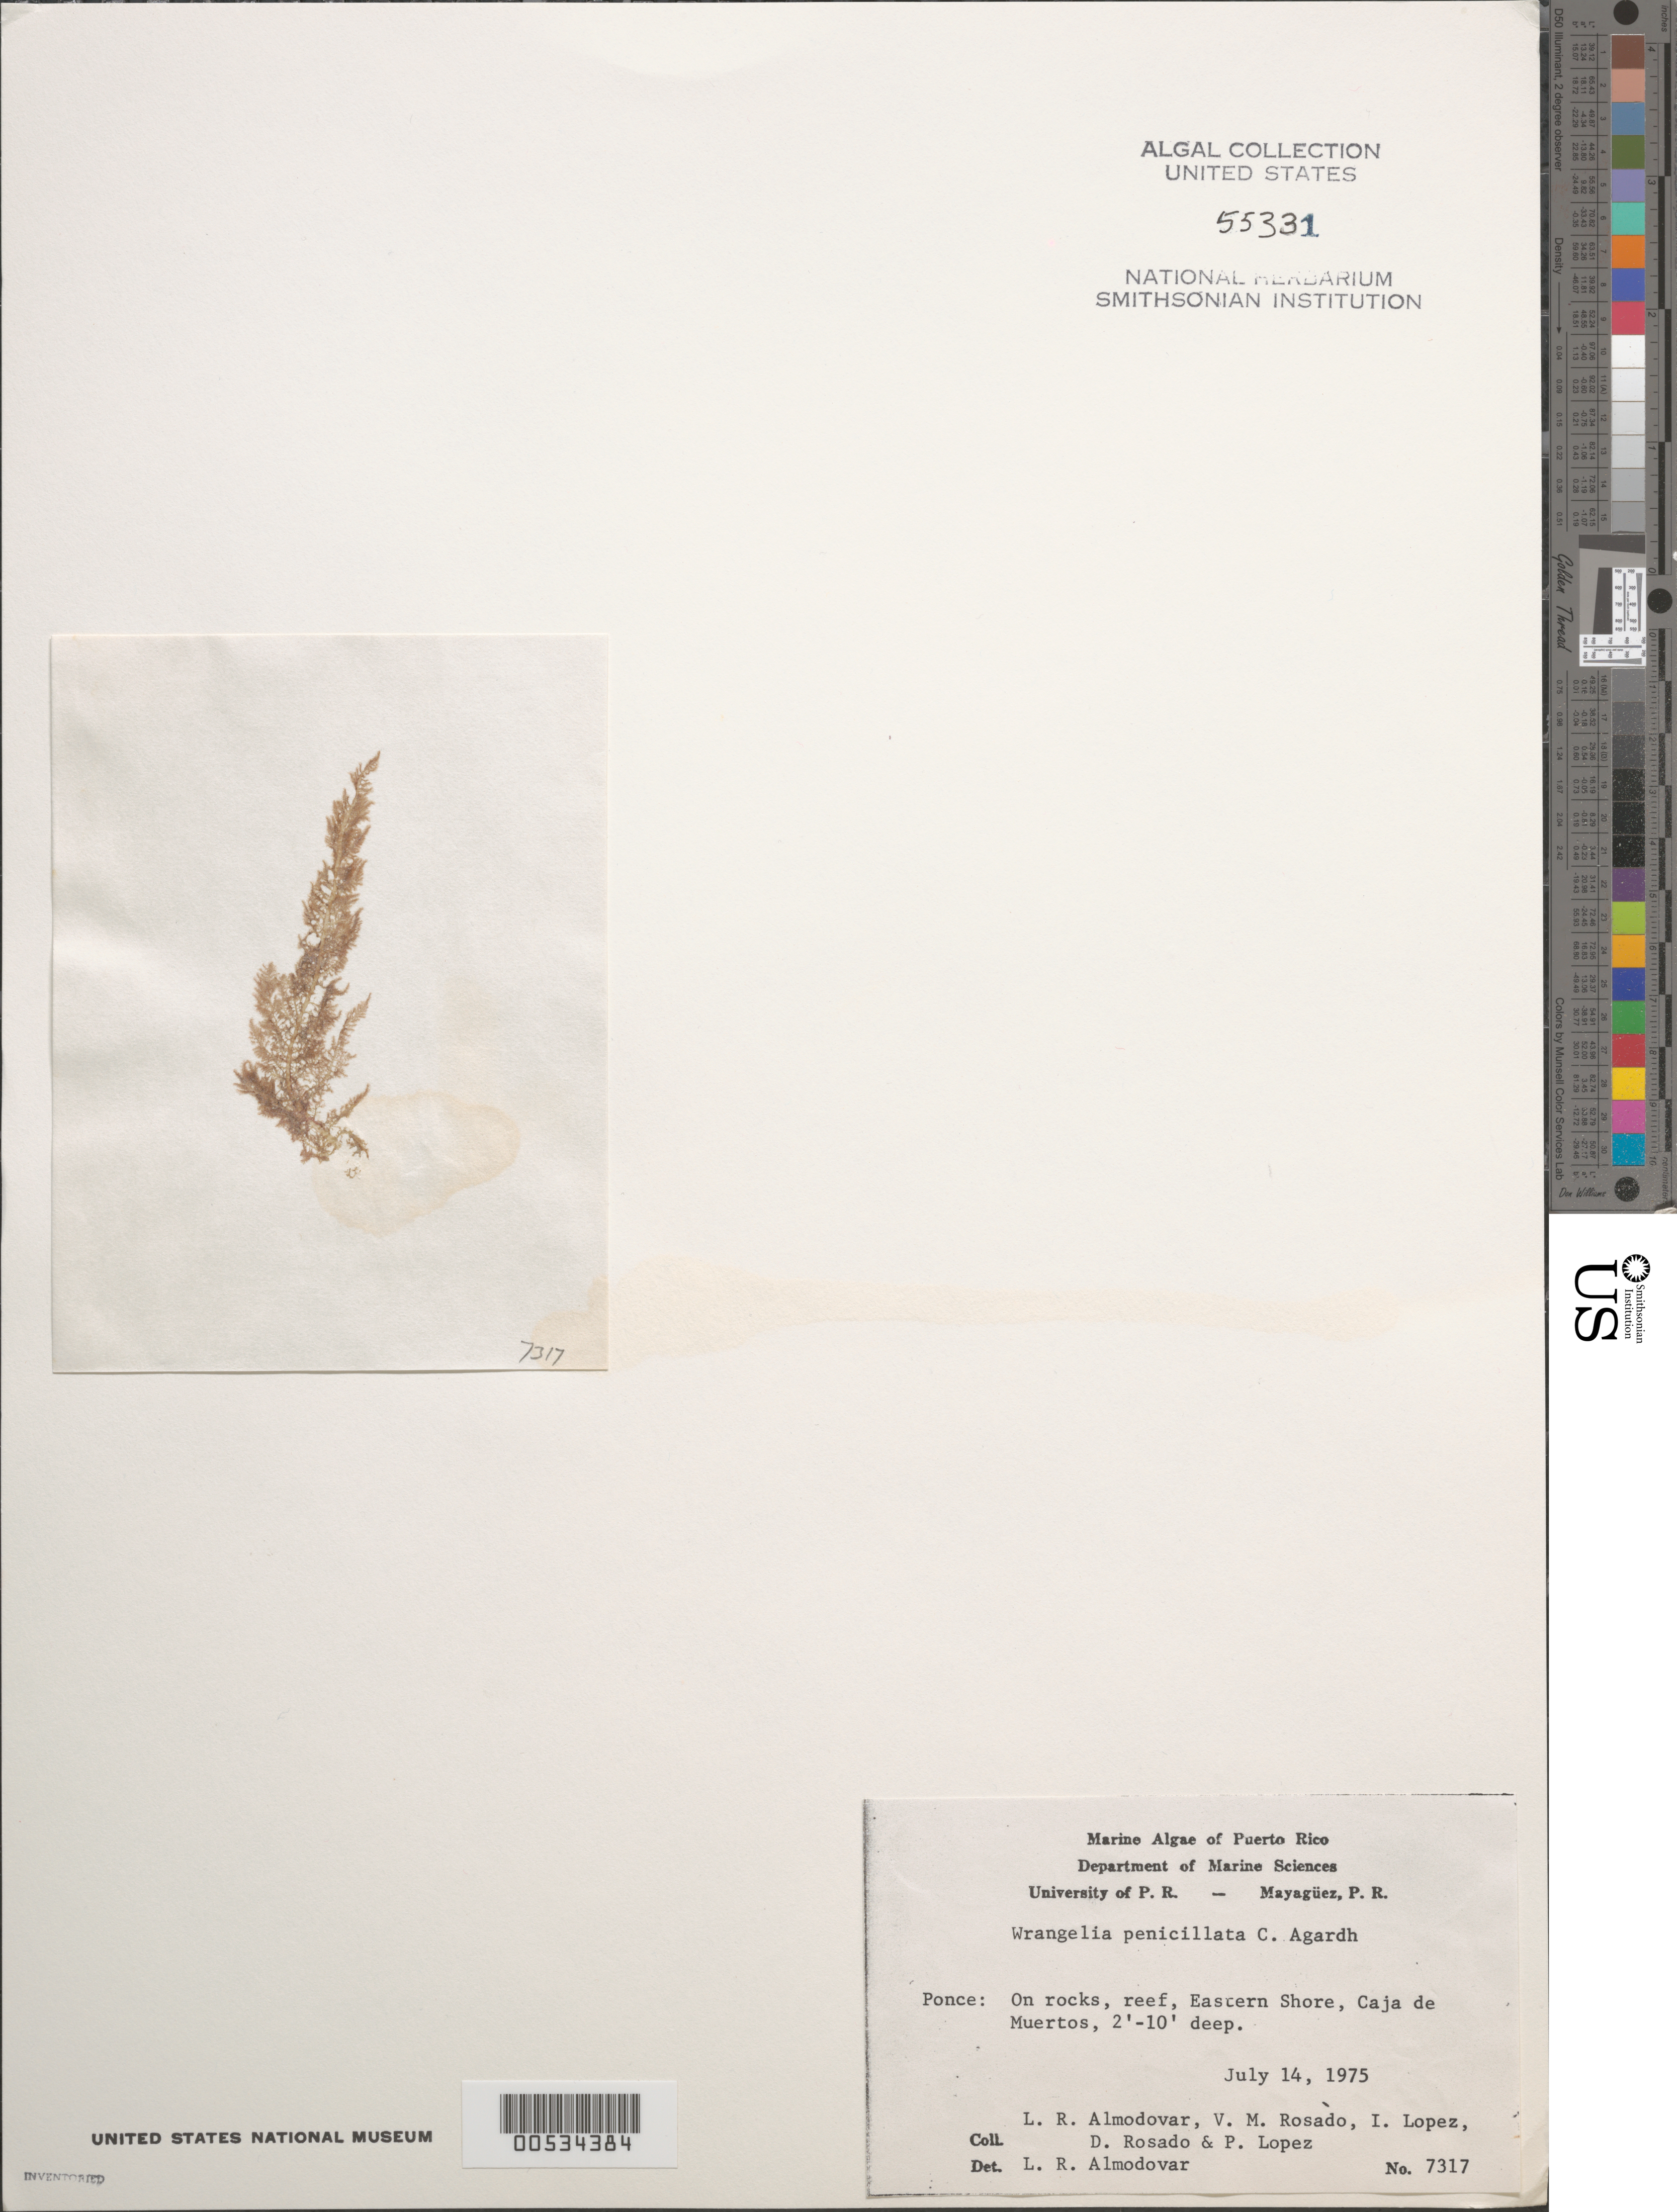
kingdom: Plantae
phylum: Rhodophyta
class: Florideophyceae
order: Ceramiales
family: Wrangeliaceae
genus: Wrangelia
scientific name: Wrangelia penicillata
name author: (C. Agardh) C. Agardh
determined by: Almodovar, L. R.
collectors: L. Almodovar, V. Rosado, I. Lopéz, D. Rosado & P. Lopez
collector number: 7317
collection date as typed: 14 Jul 1975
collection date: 1975-07-14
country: Puerto Rico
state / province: Ponce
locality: Eastern shore, caja de muertos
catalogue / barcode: US 55331